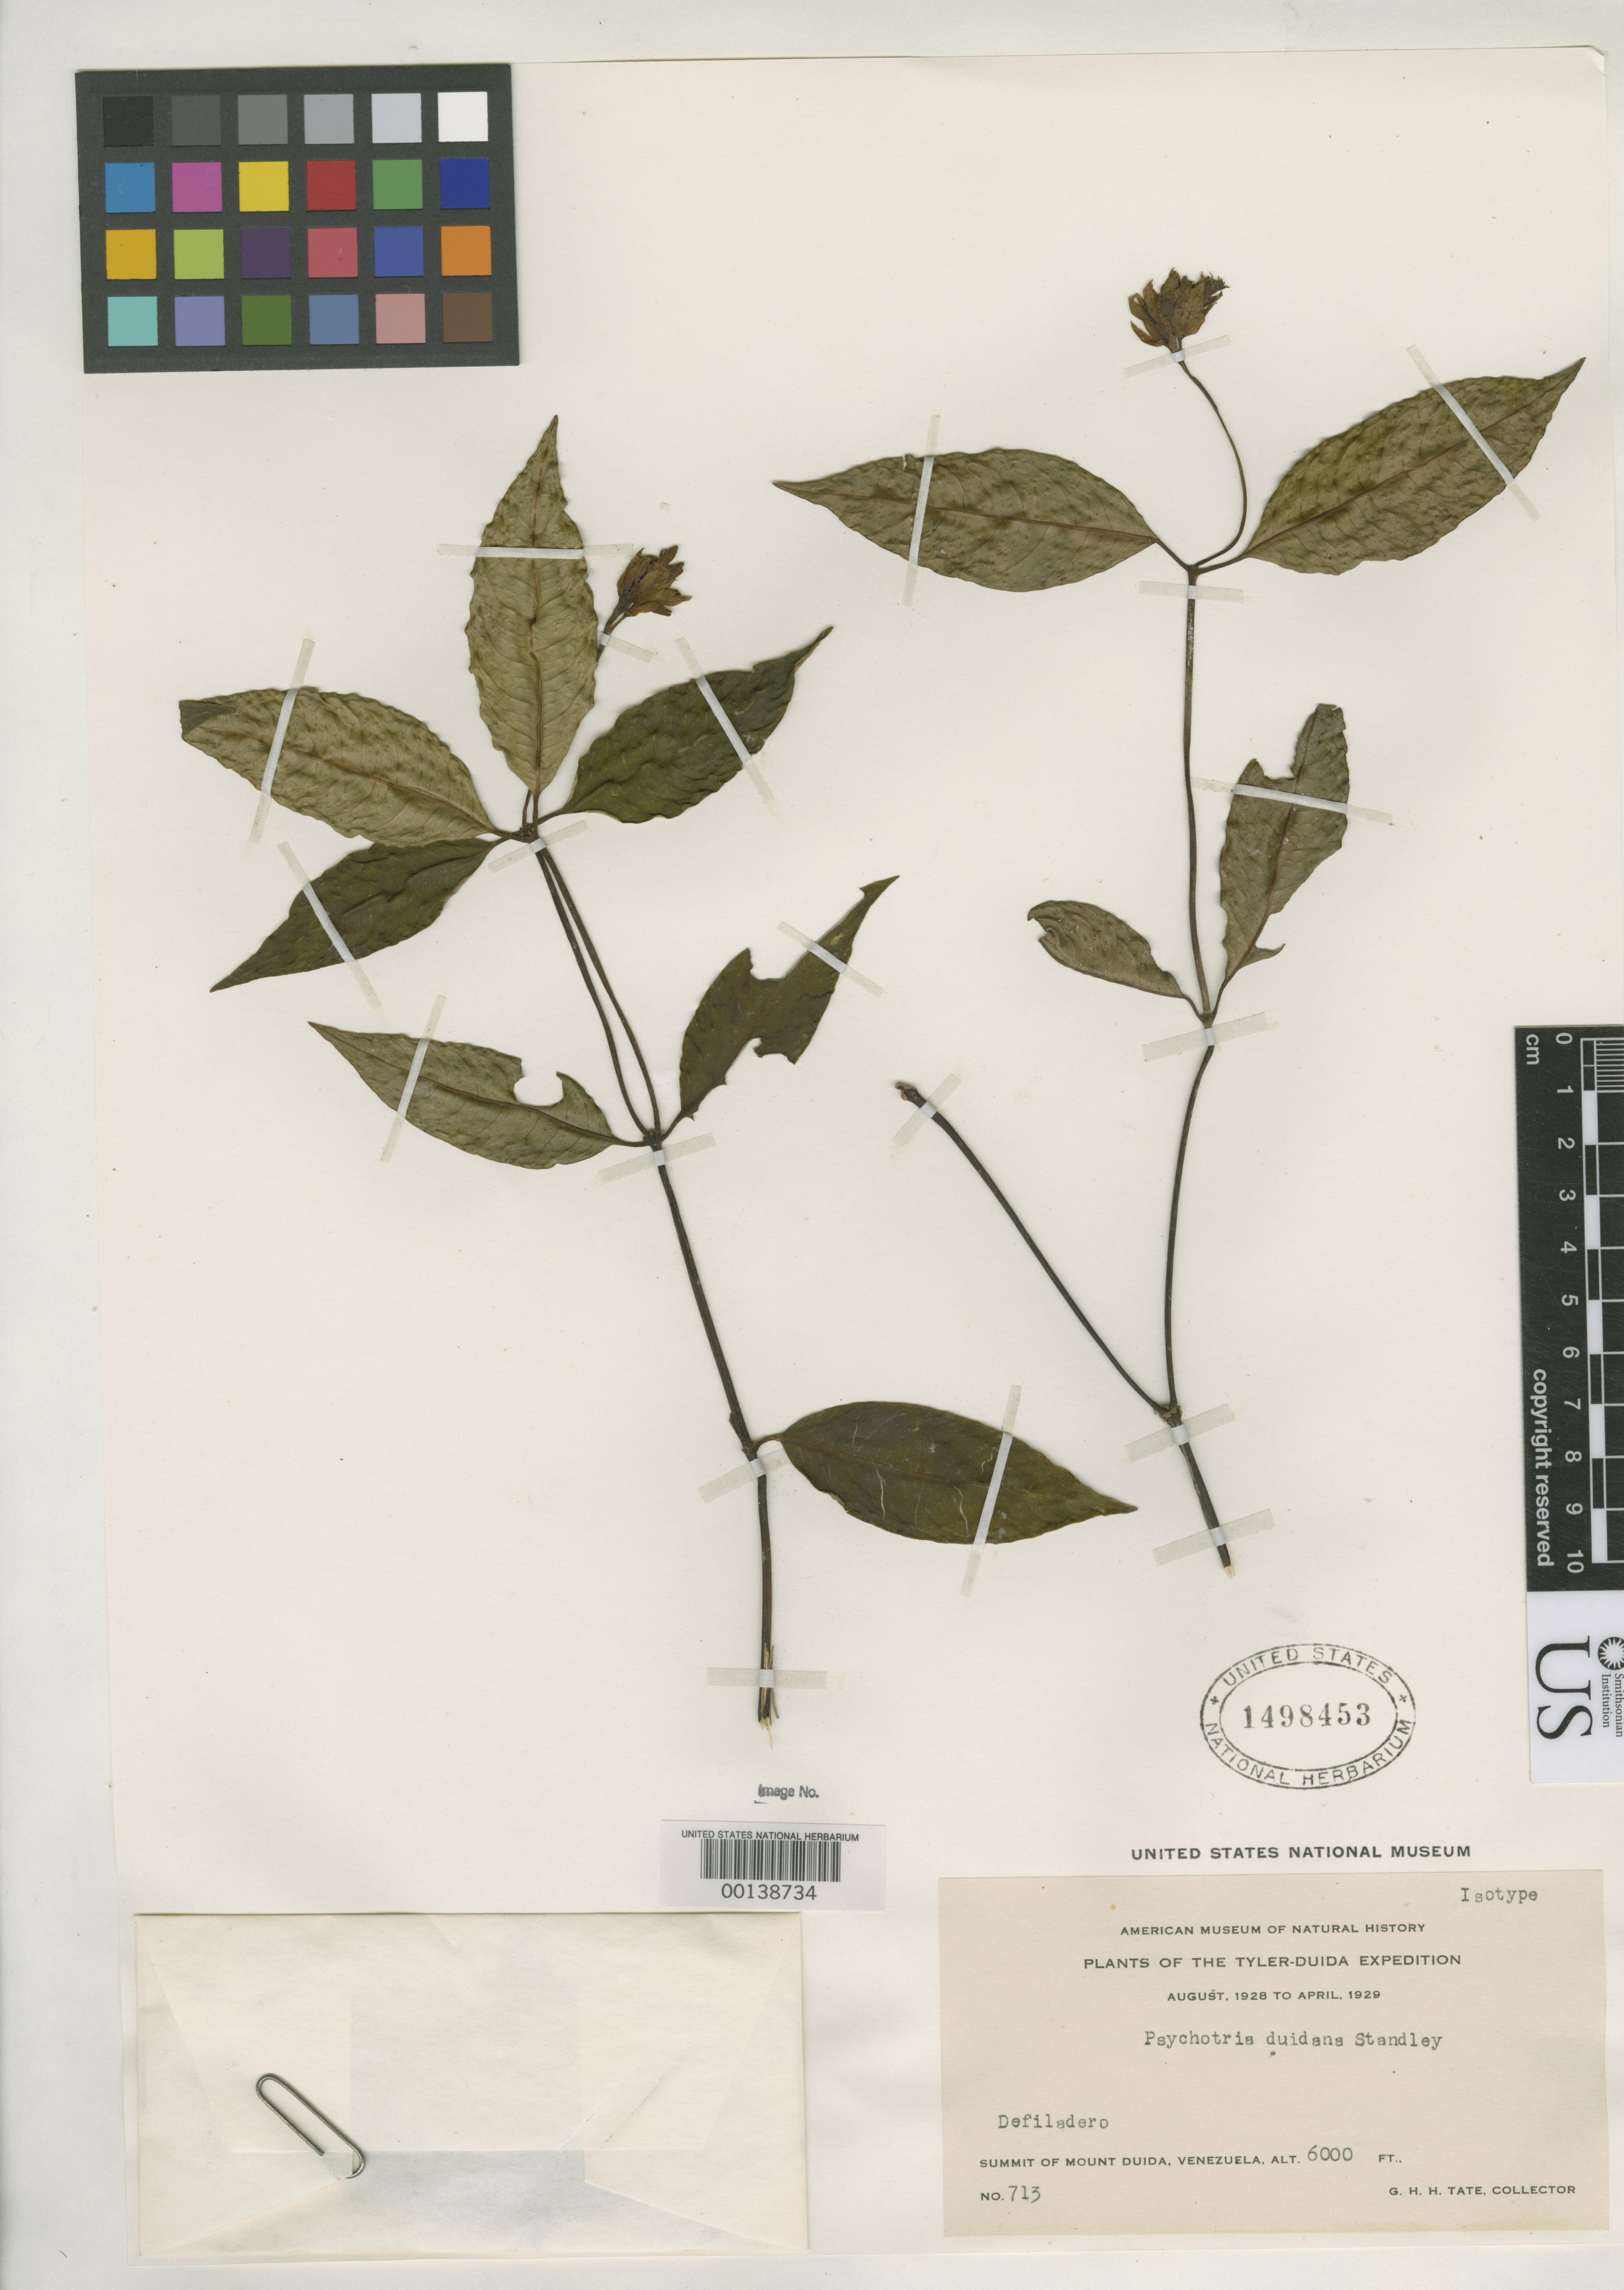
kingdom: Plantae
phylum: Tracheophyta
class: Magnoliopsida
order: Gentianales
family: Rubiaceae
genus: Psychotria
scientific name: Psychotria duidana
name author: Standl.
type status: Isotype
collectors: G. H. H.Tate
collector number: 713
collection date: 1929-01-01/1929-01-04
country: Venezuela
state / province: Amazonas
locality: Mt. Duida.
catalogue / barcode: US 1498453